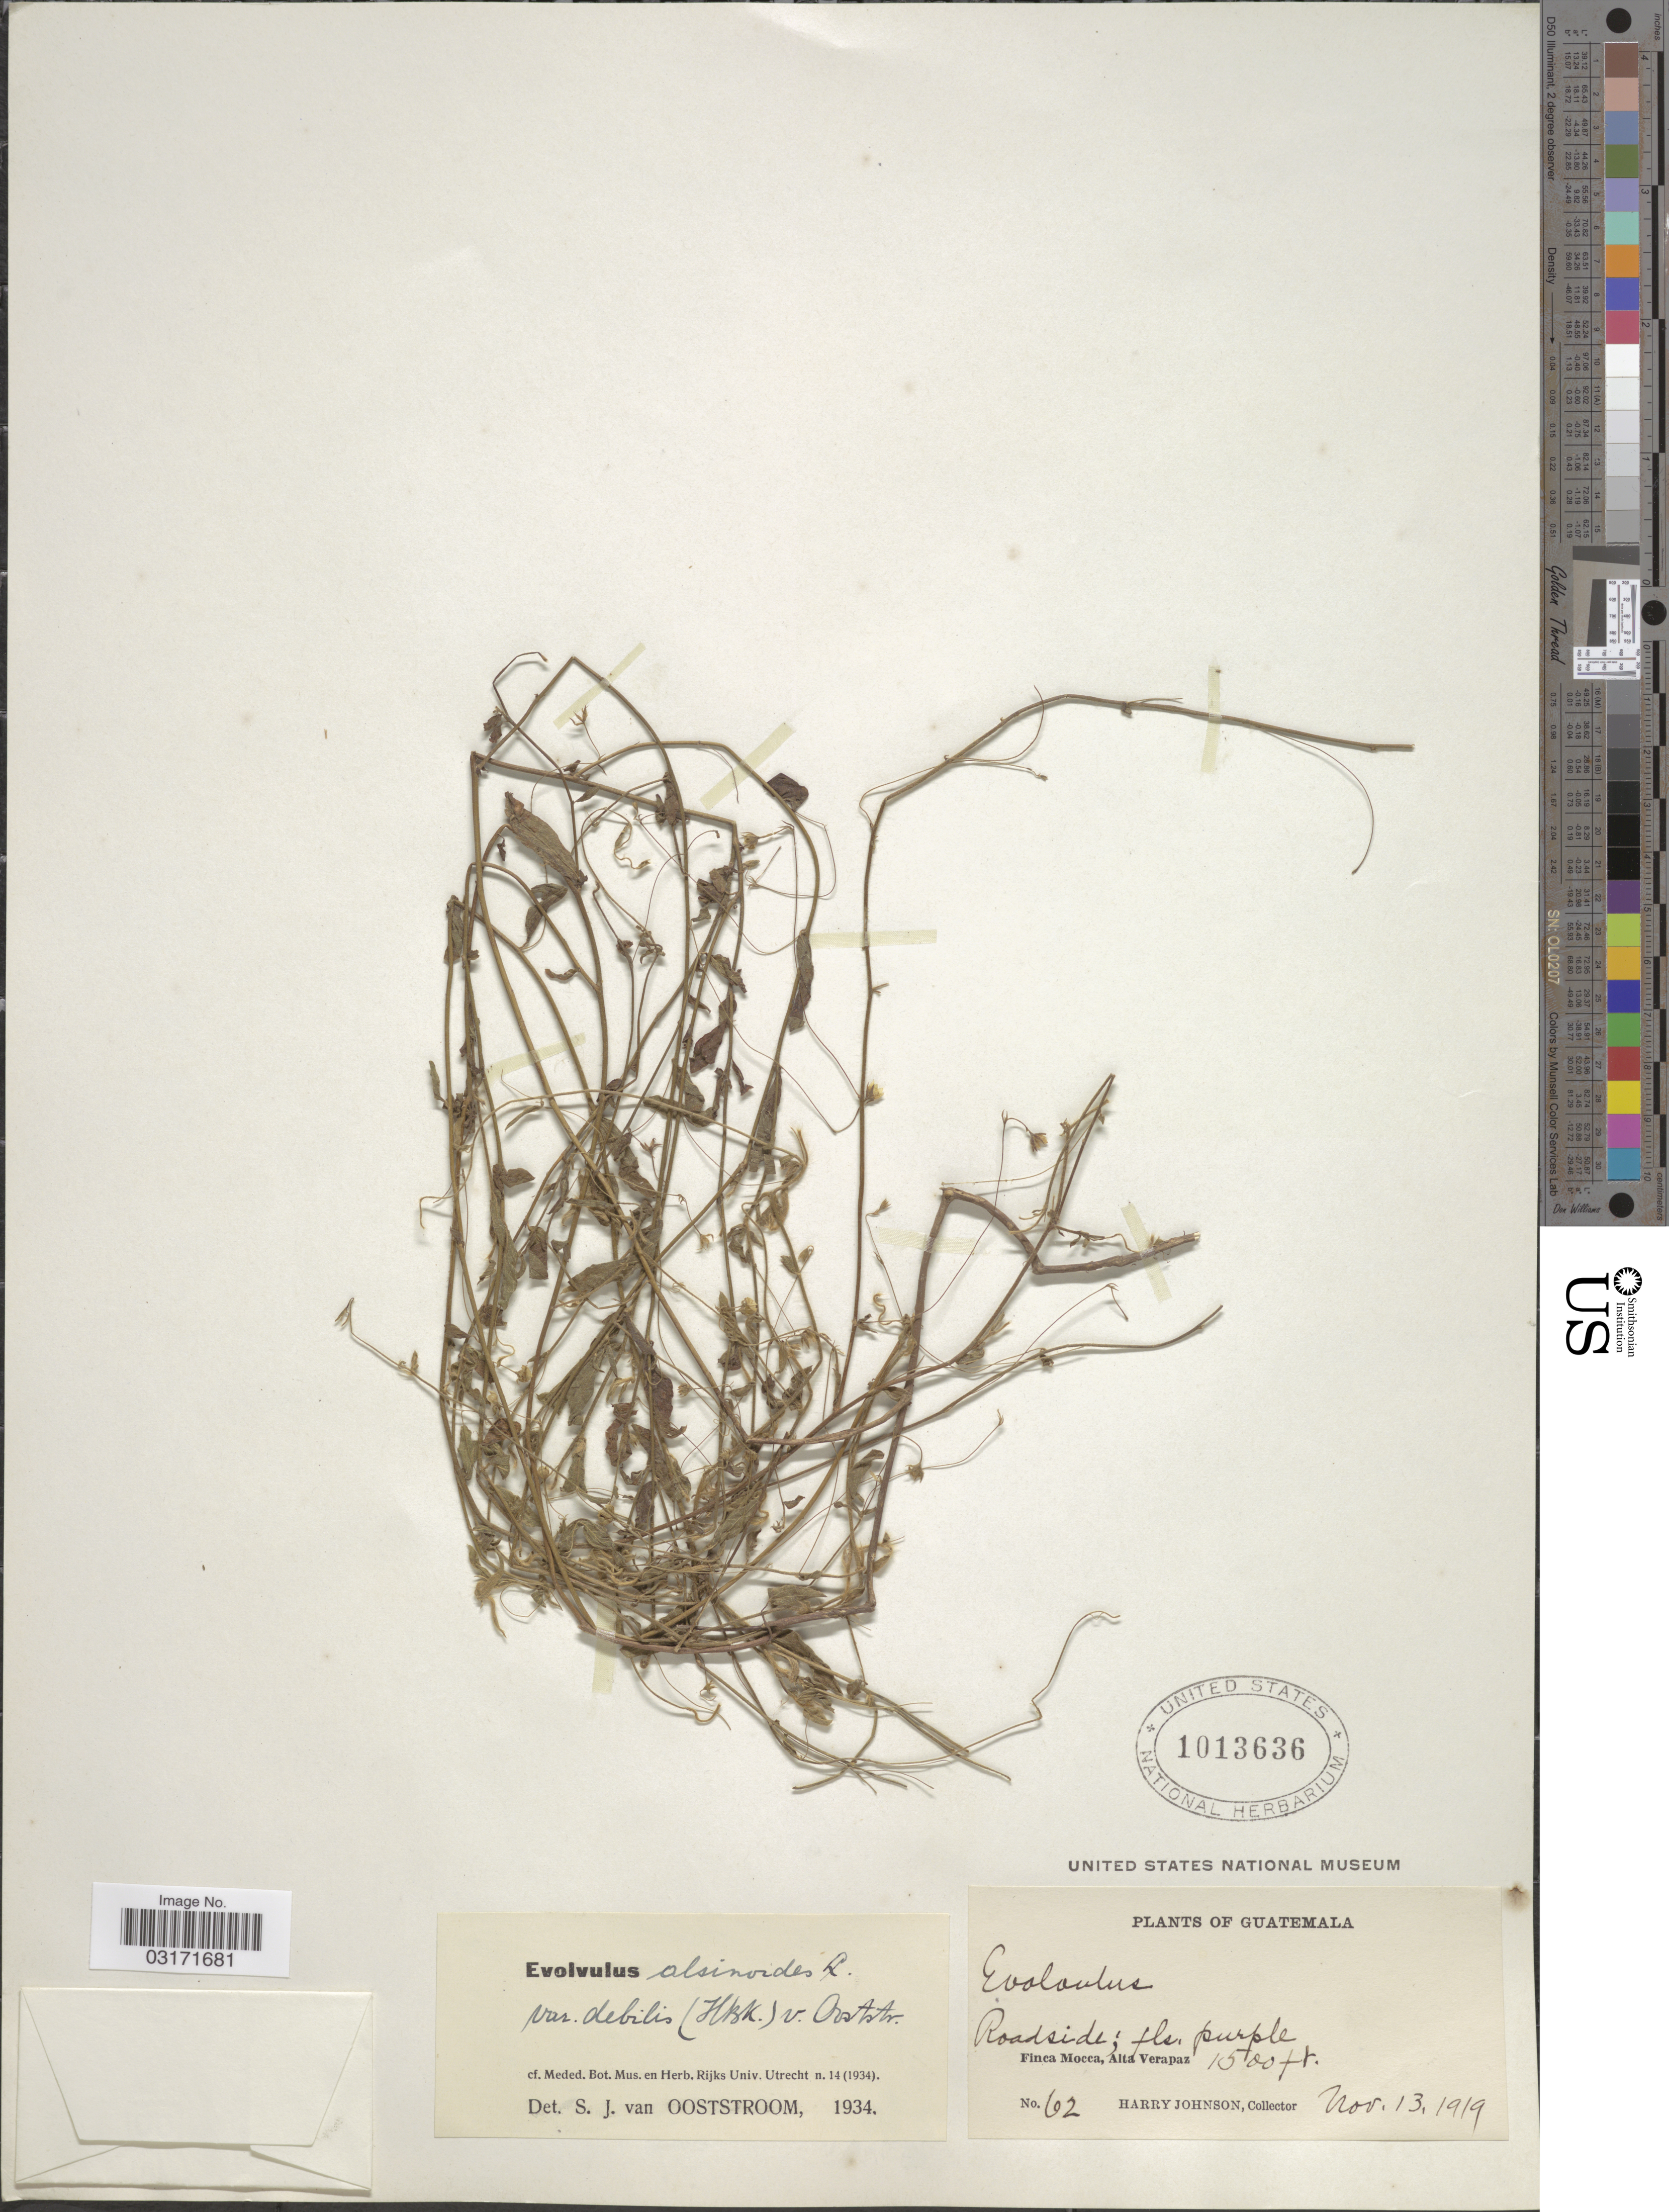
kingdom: Plantae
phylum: Tracheophyta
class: Magnoliopsida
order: Solanales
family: Convolvulaceae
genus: Evolvulus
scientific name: Evolvulus alsinoides var. debilis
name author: (Kunth) Ooststr.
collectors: H. Johnson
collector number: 62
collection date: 1919-11-13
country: Guatemala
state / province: Alta Verapaz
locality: Finca Mocca, Alta Verapaz.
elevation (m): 457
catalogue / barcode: US 1013636